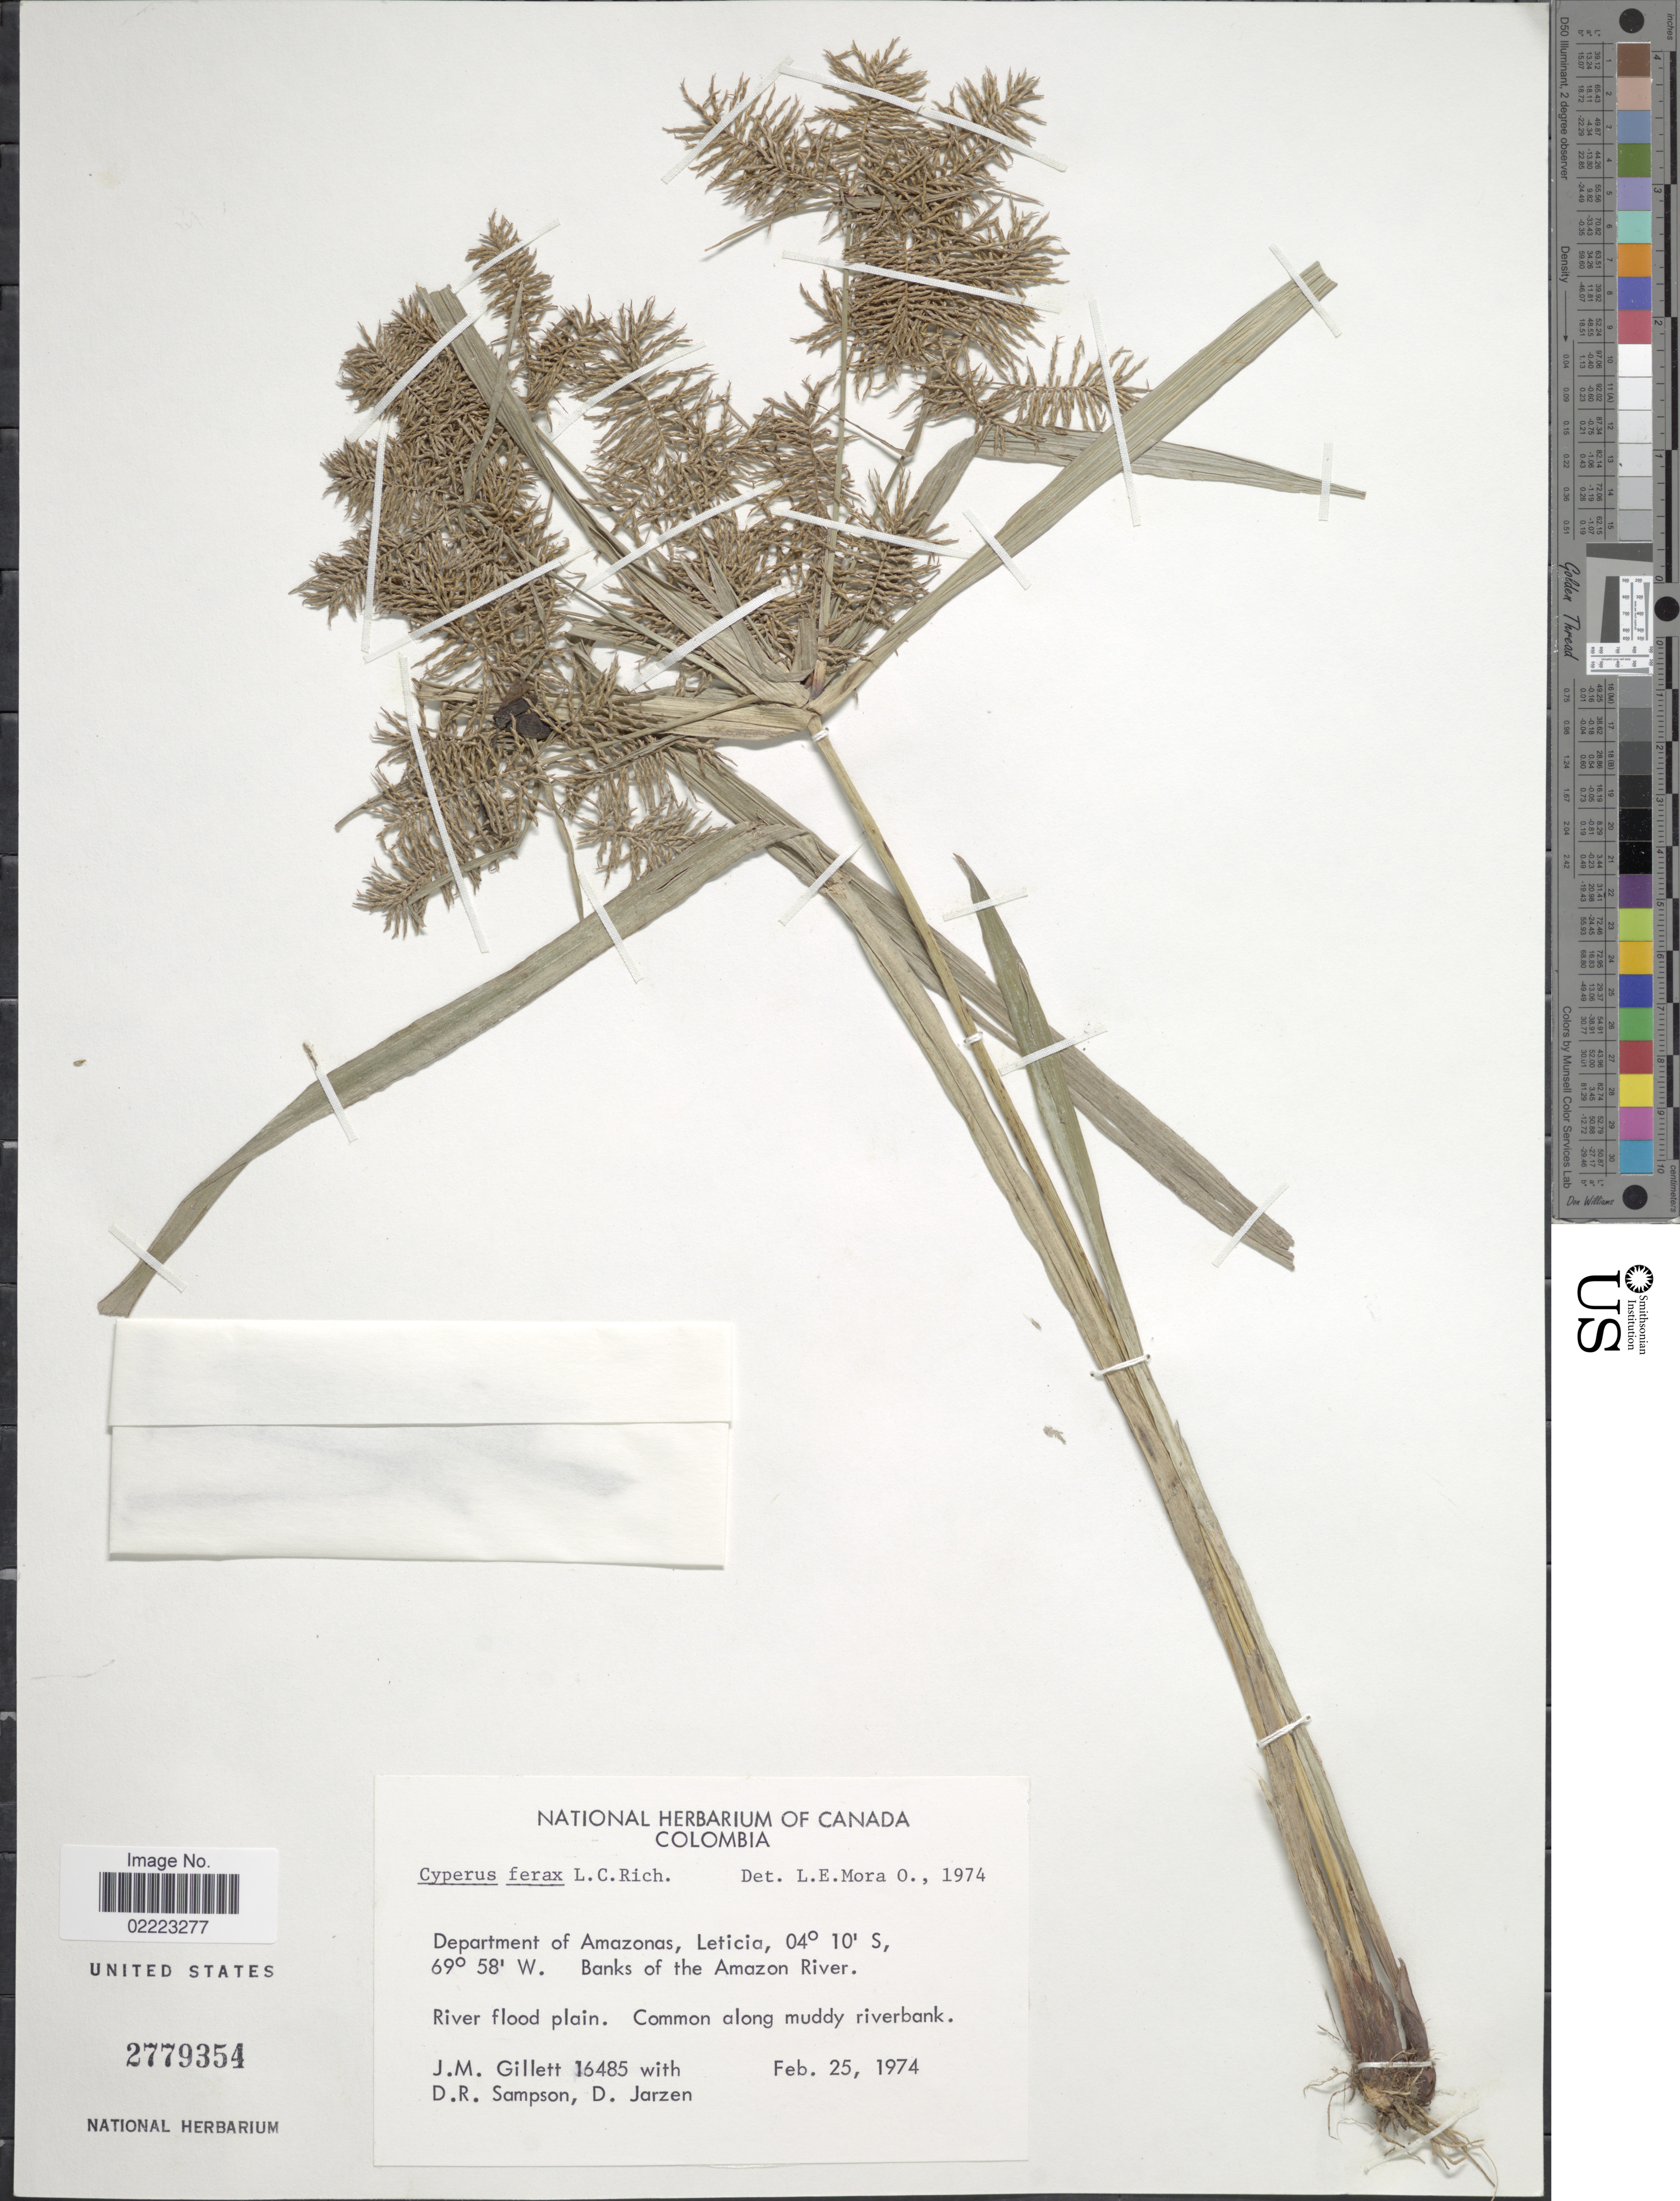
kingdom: Plantae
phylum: Tracheophyta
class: Liliopsida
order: Poales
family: Cyperaceae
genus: Cyperus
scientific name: Cyperus odoratus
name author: L.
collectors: J. M. Gillett, D. Sampson & D. Jarzen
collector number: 16485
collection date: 1974-02-25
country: Colombia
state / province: Amazônas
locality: Department of Amazonas. Banks of the Amazon River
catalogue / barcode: US 2779354